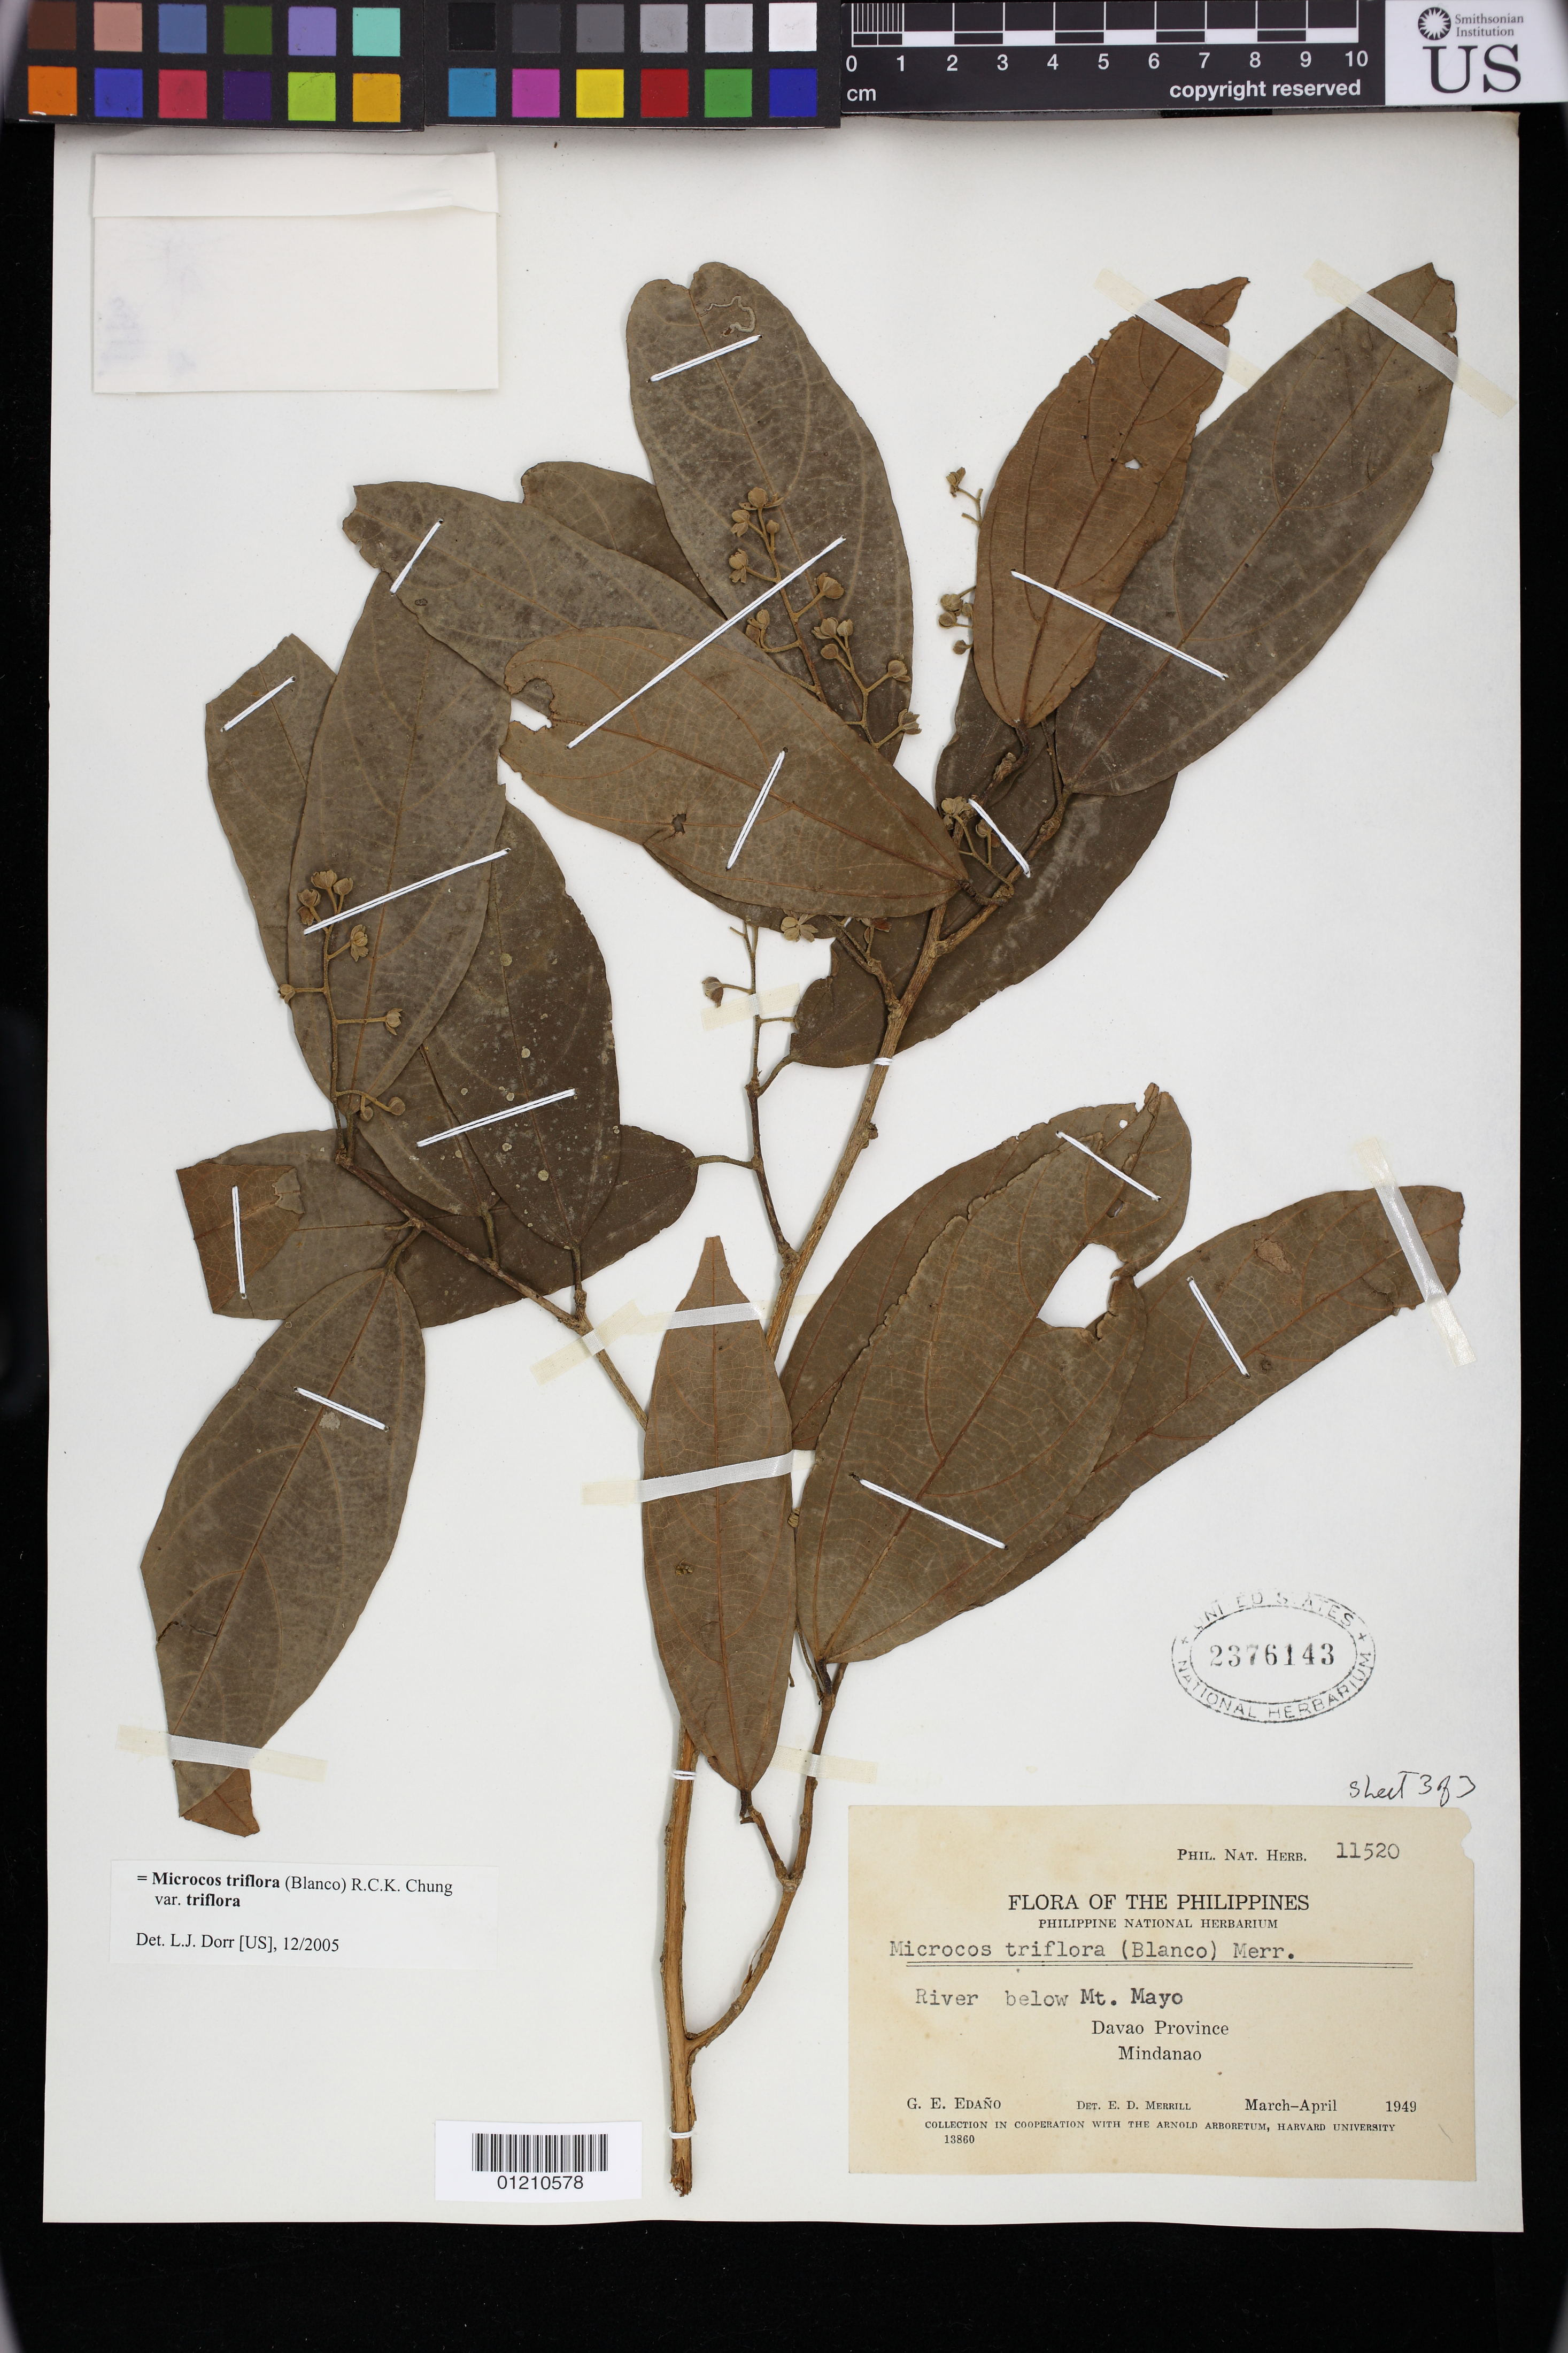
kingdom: Plantae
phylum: Tracheophyta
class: Magnoliopsida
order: Malvales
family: Malvaceae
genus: Microcos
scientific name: Microcos triflora var. triflora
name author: (Blanco) R.C.K. Chung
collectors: G. E. Edaño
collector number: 13860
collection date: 1949-03/1949-04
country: Philippines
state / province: Davao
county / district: Davao Oriental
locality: River below Mt. Mayo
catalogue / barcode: US 2376143